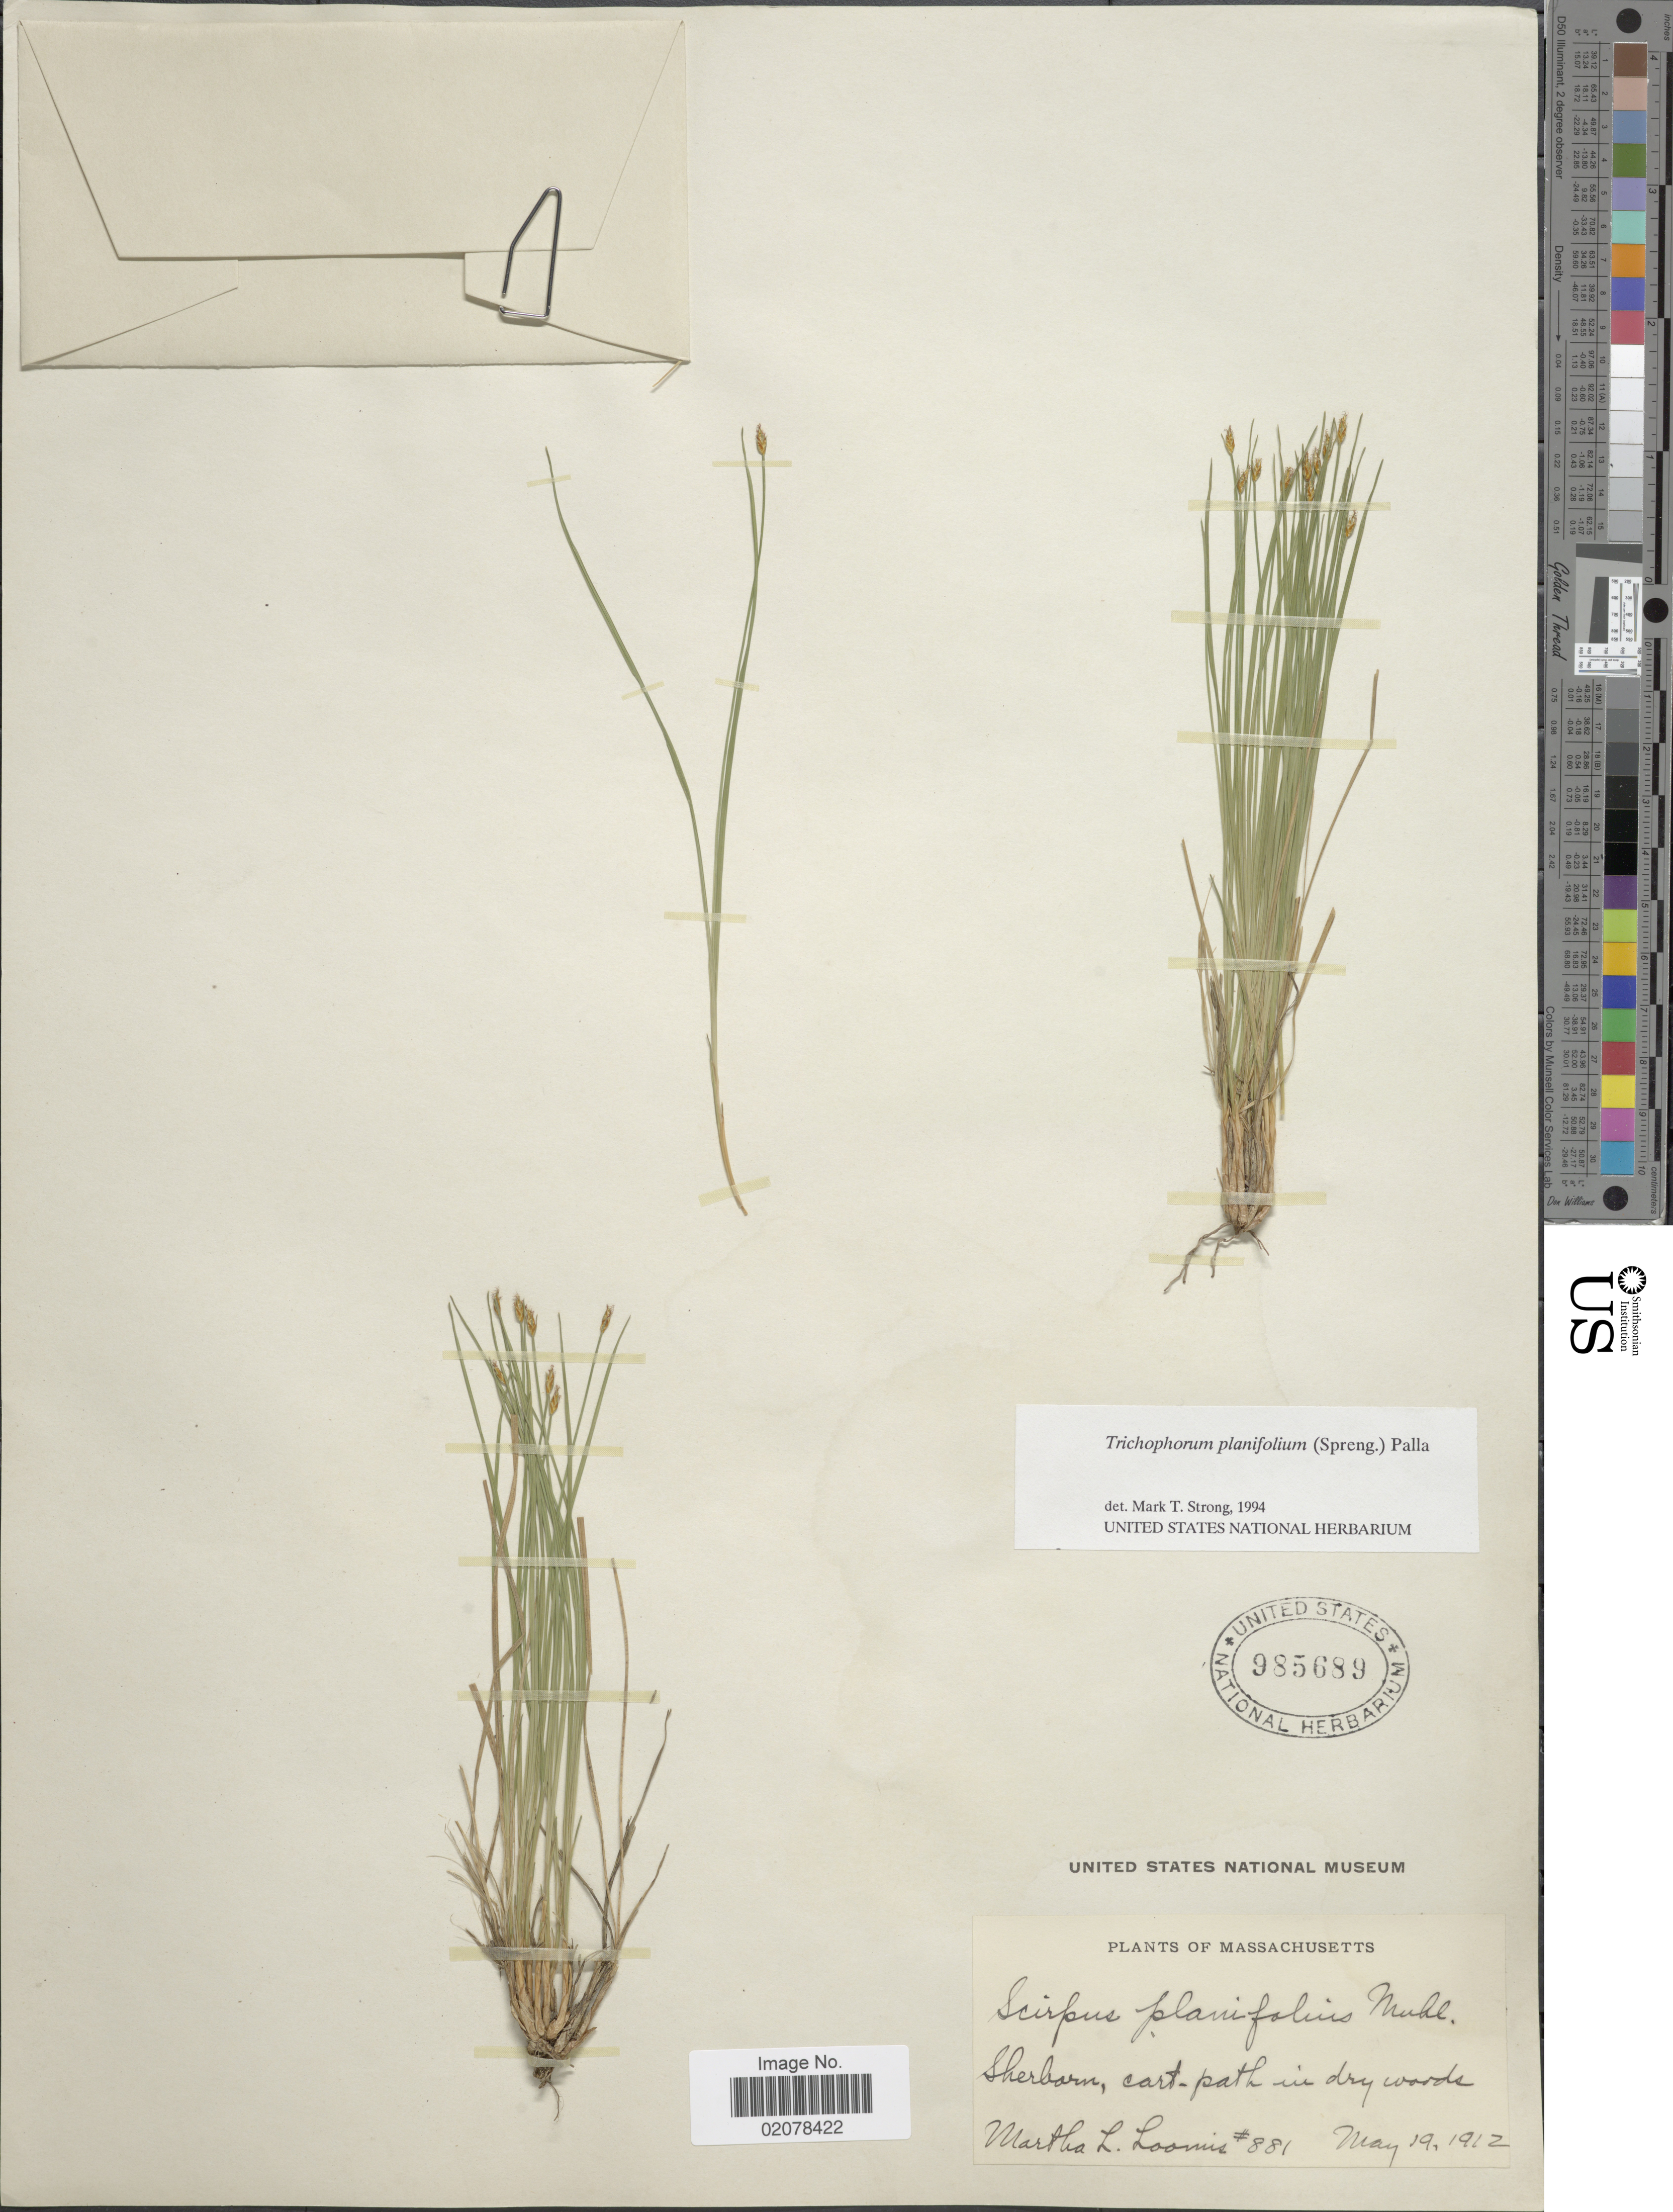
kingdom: Plantae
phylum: Tracheophyta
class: Liliopsida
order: Poales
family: Cyperaceae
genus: Trichophorum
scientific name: Trichophorum planifolium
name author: (Spreng.) Palla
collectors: M. L. Loomis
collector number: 881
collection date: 1912-05-19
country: United States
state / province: Massachusetts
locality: Sherborn, cart- [ath in dry woods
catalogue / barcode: US 985689